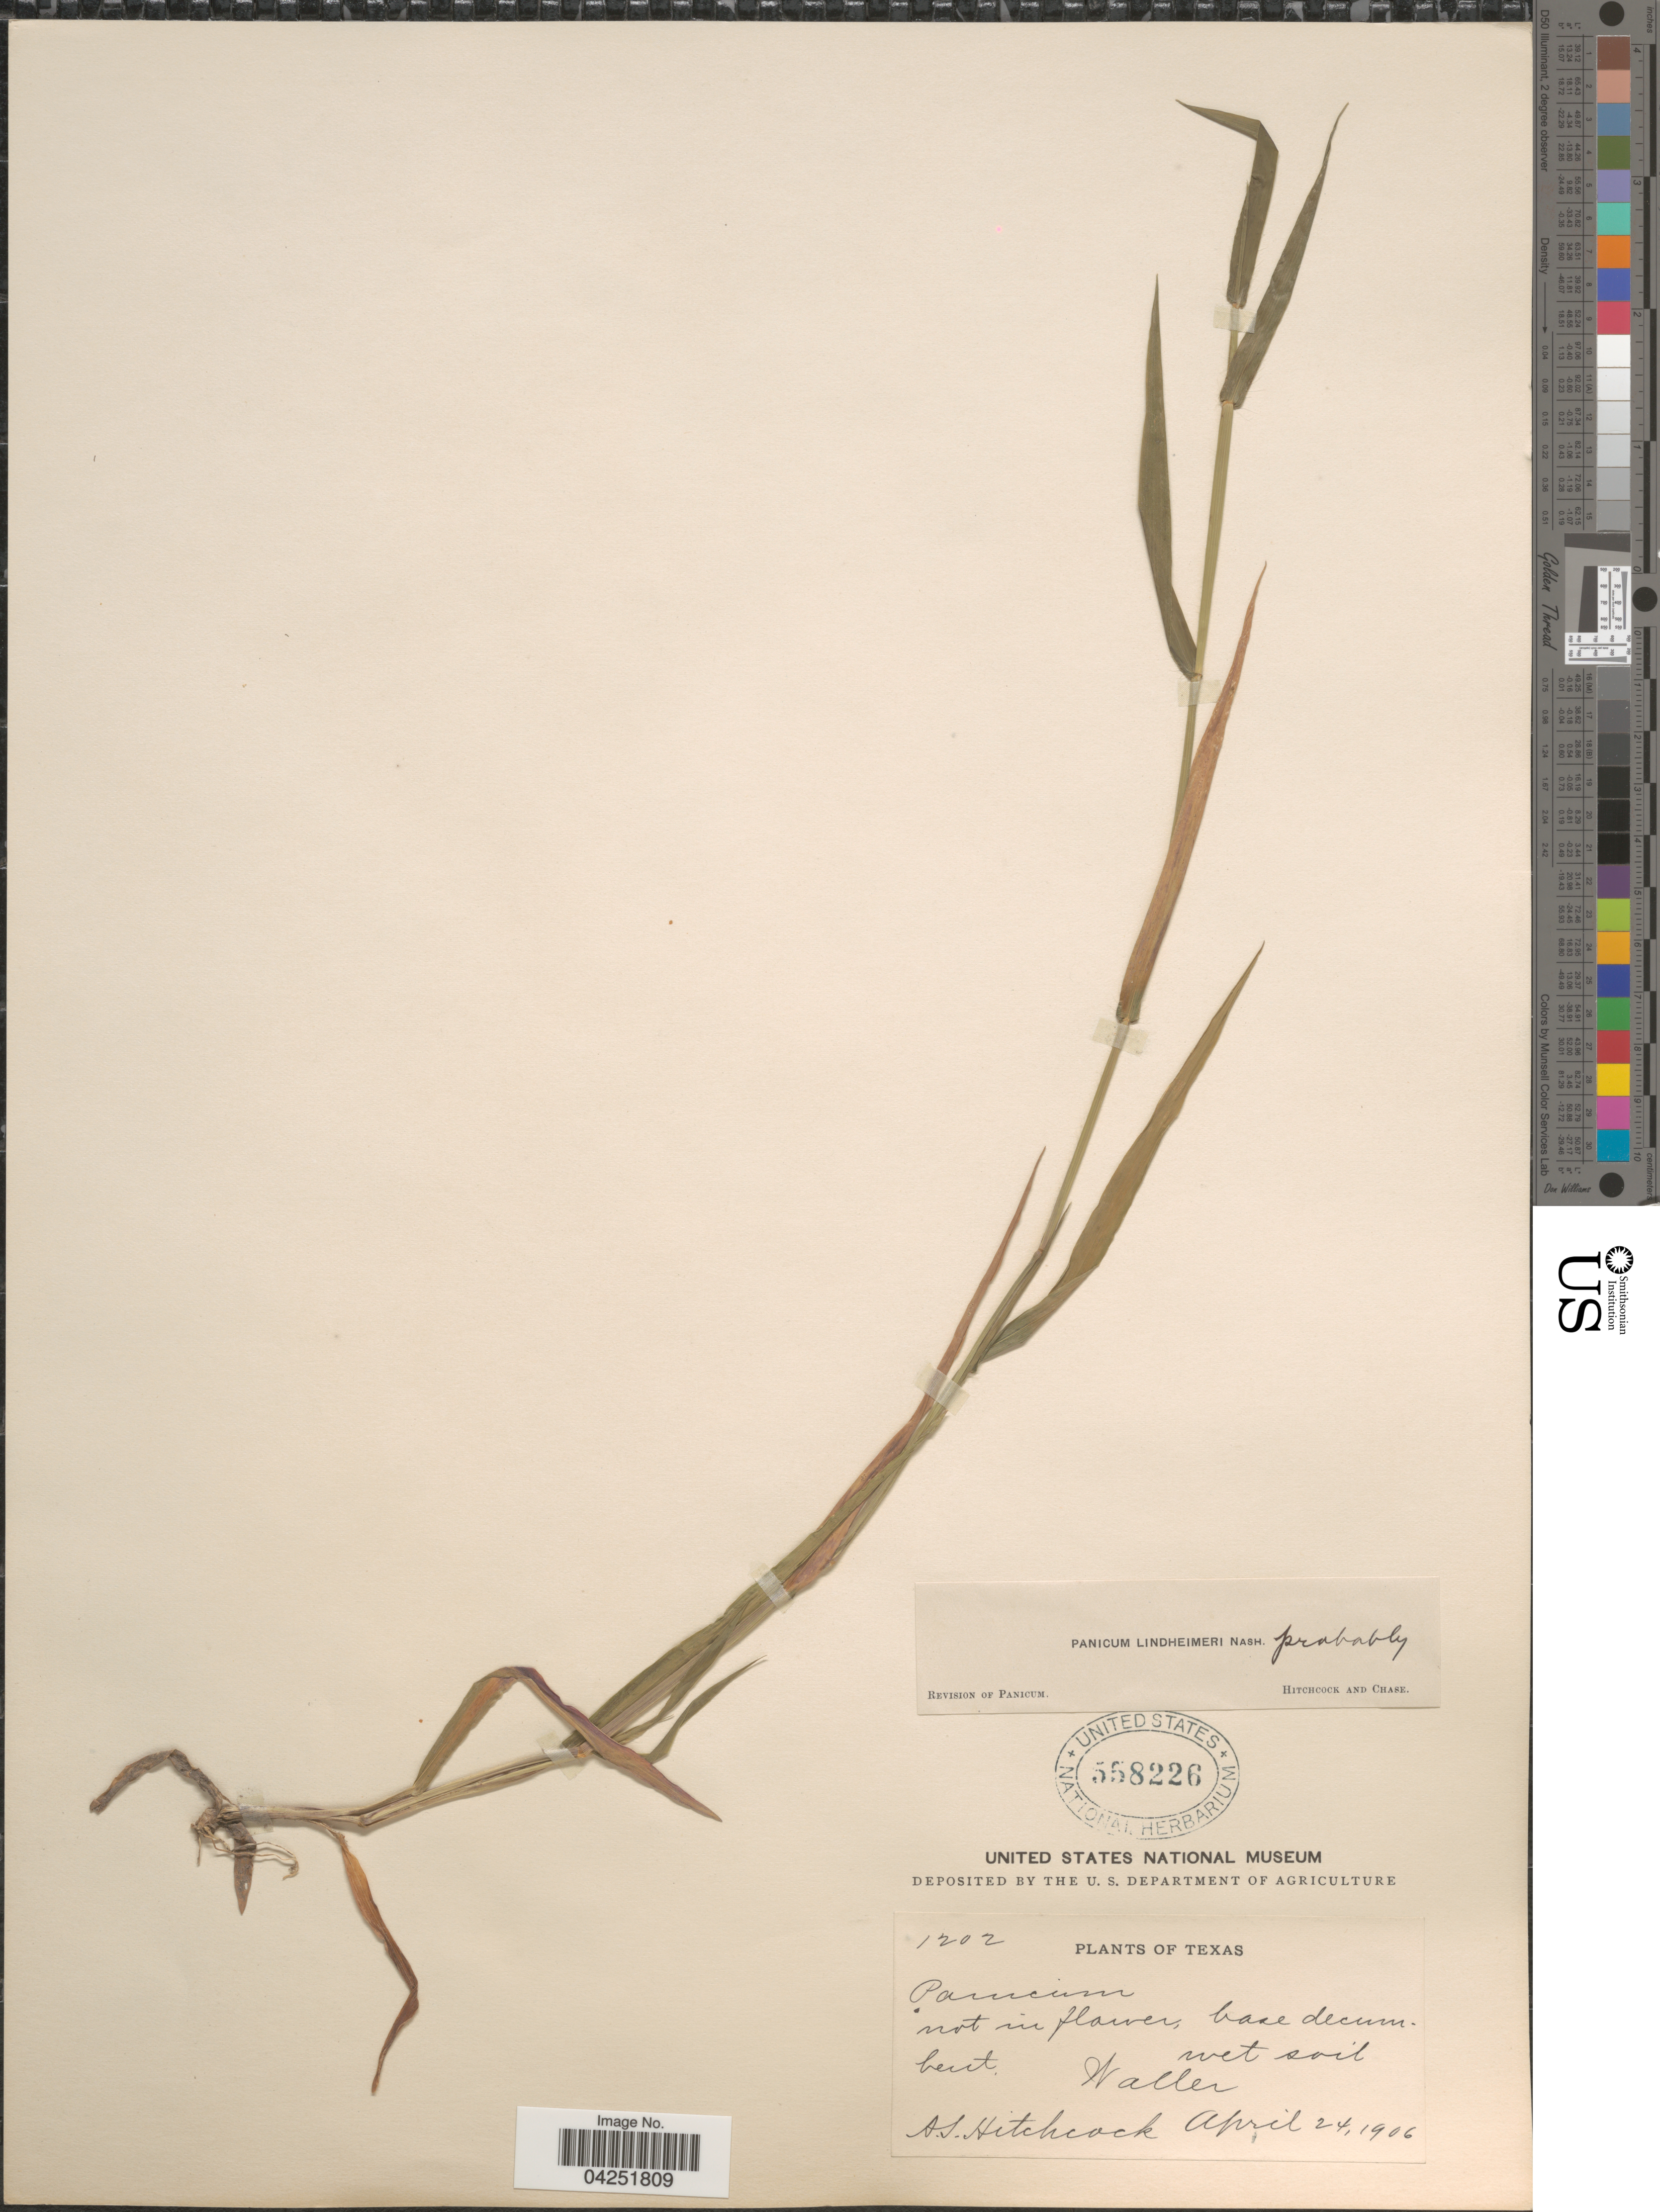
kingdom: Plantae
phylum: Tracheophyta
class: Liliopsida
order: Poales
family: Poaceae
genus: Dichanthelium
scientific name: Dichanthelium acuminatum var. lindheimeri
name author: (Nash) Gould & C.A. Clark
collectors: A. S. Hitchcock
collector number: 1202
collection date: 1906-04-24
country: United States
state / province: Texas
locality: Wet soil. Waller.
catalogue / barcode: US 558226